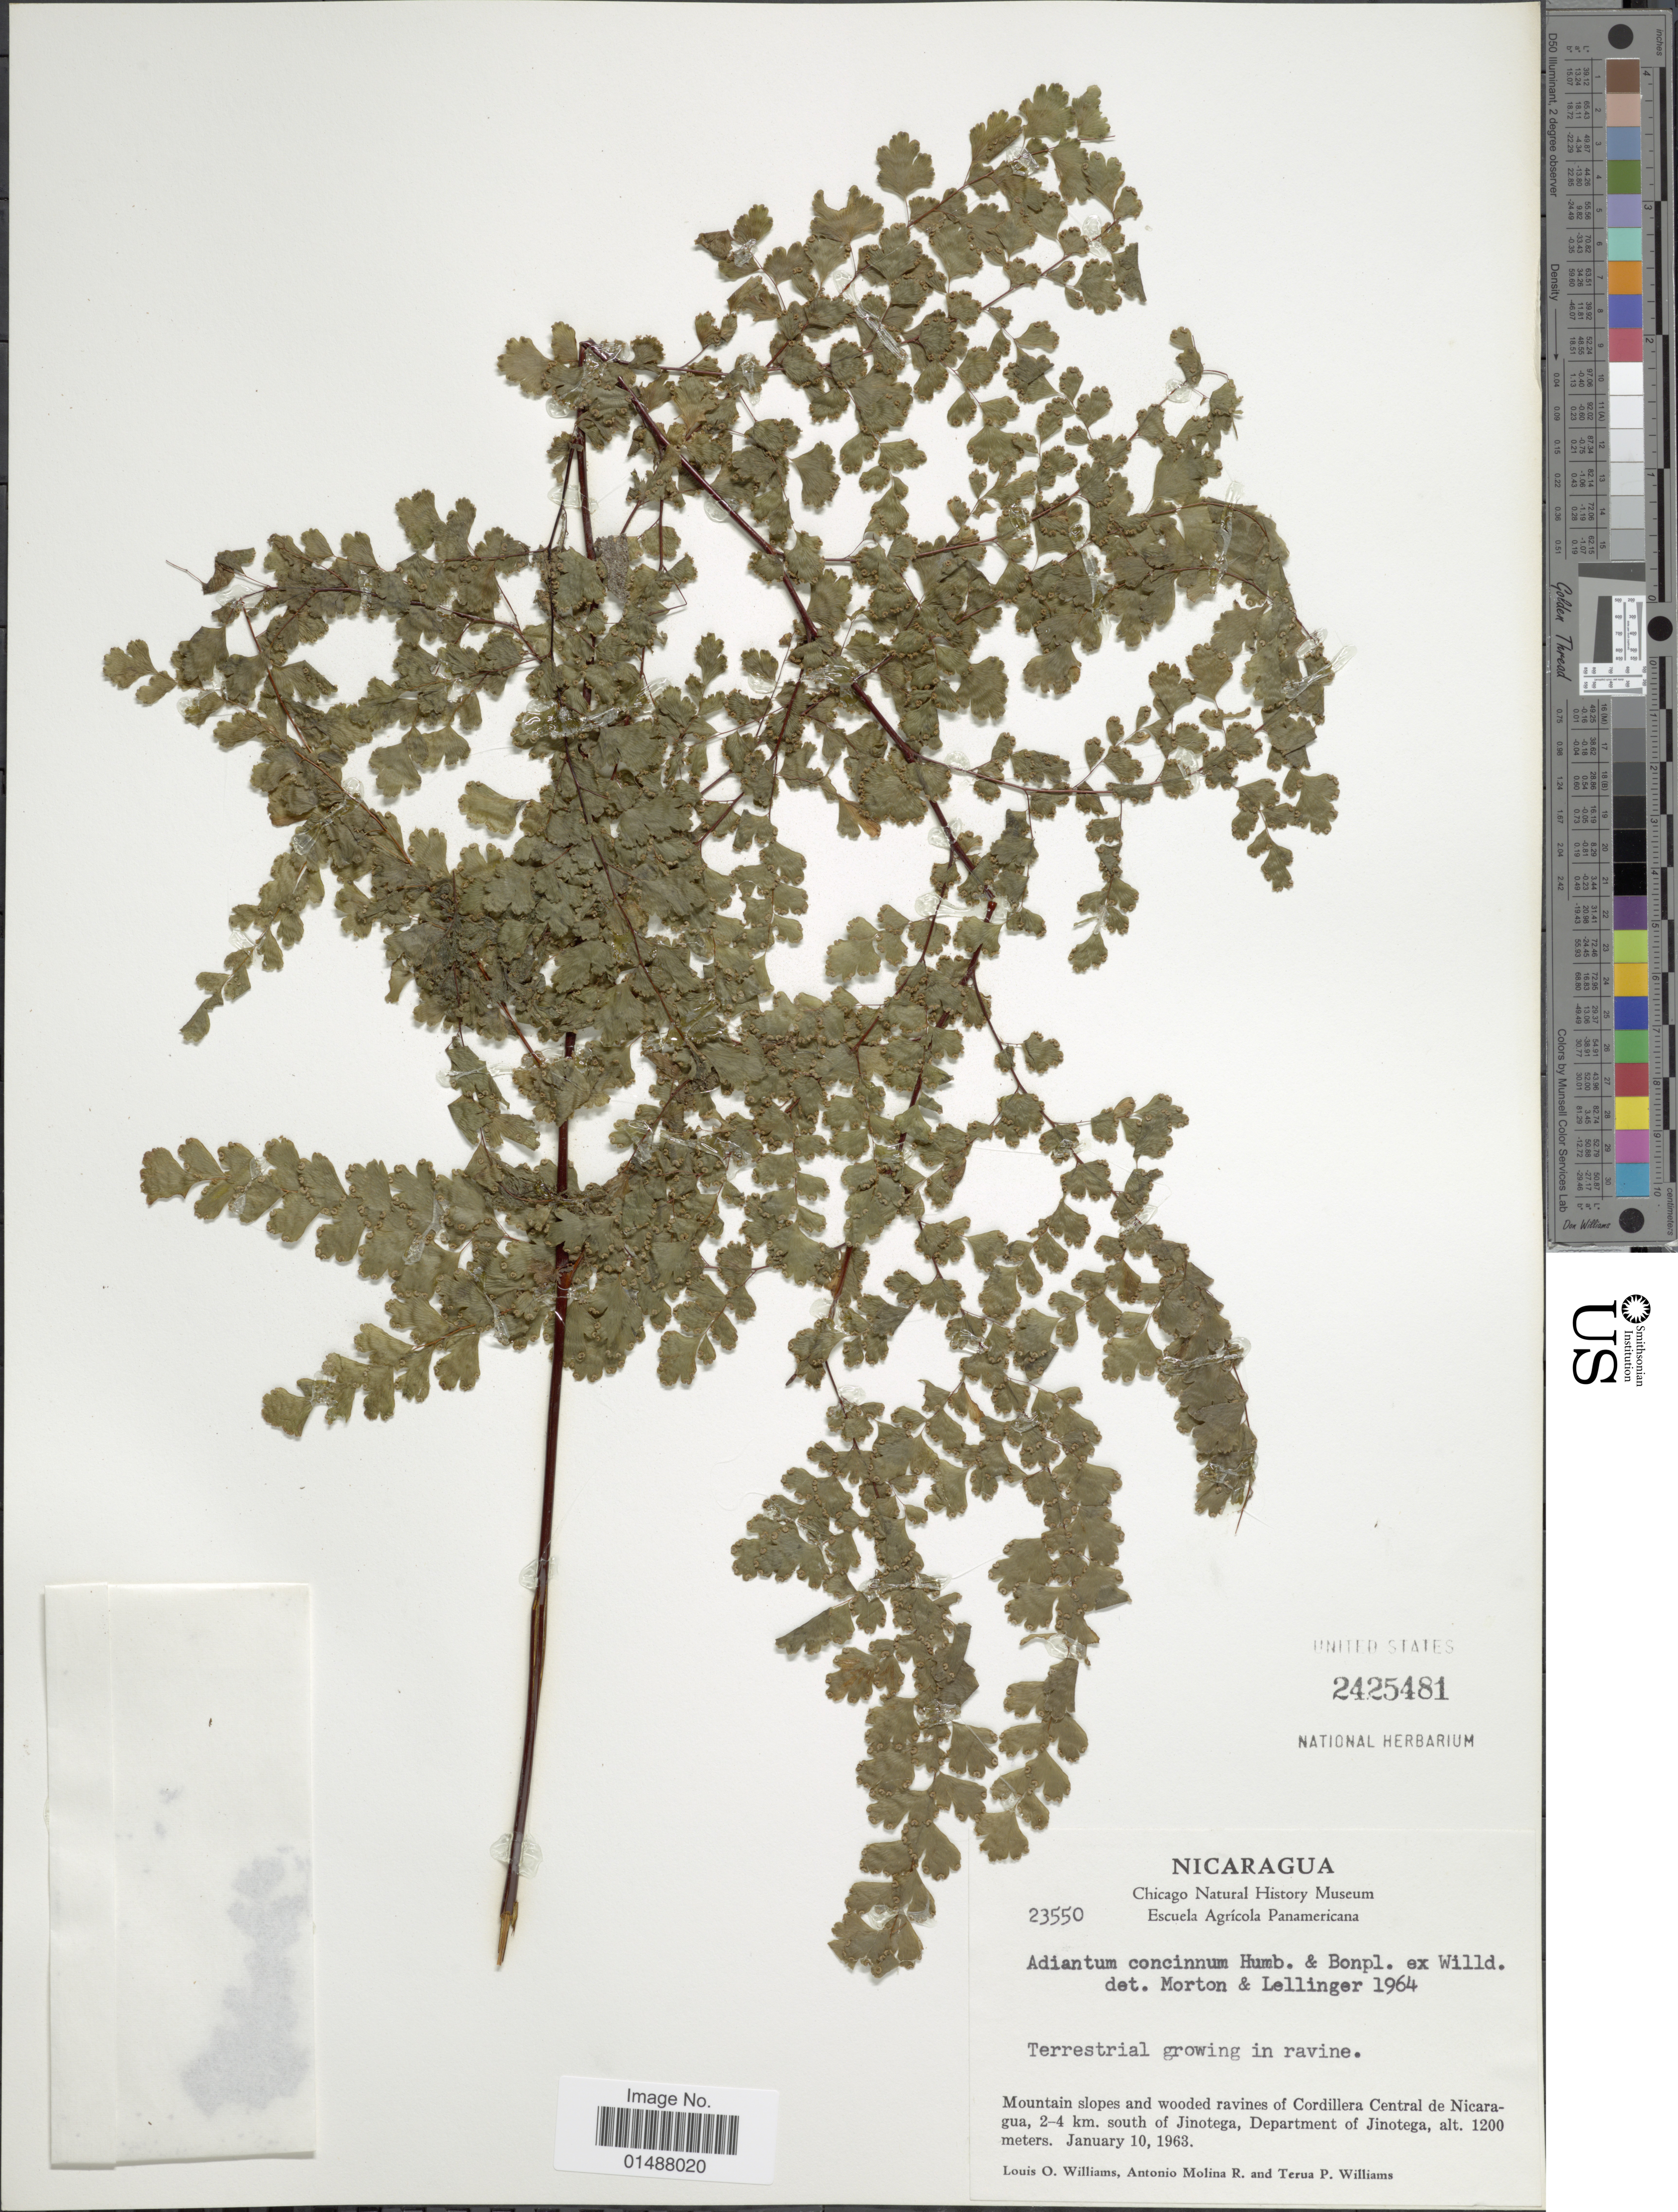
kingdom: Plantae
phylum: Tracheophyta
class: Polypodiopsida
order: Polypodiales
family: Pteridaceae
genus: Adiantum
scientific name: Adiantum concinnum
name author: Humb. & Bonpl. ex Willd.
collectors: L. O. Williams, A. Molina R. & T. P. Williams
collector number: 23550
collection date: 1963-01-10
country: Nicaragua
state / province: Jinotega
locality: Mountain slopes and wooded ravines of Cordillera Central de Nicaragua, 2-4 km. south of Jinotega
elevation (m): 1200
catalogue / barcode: US 2425481